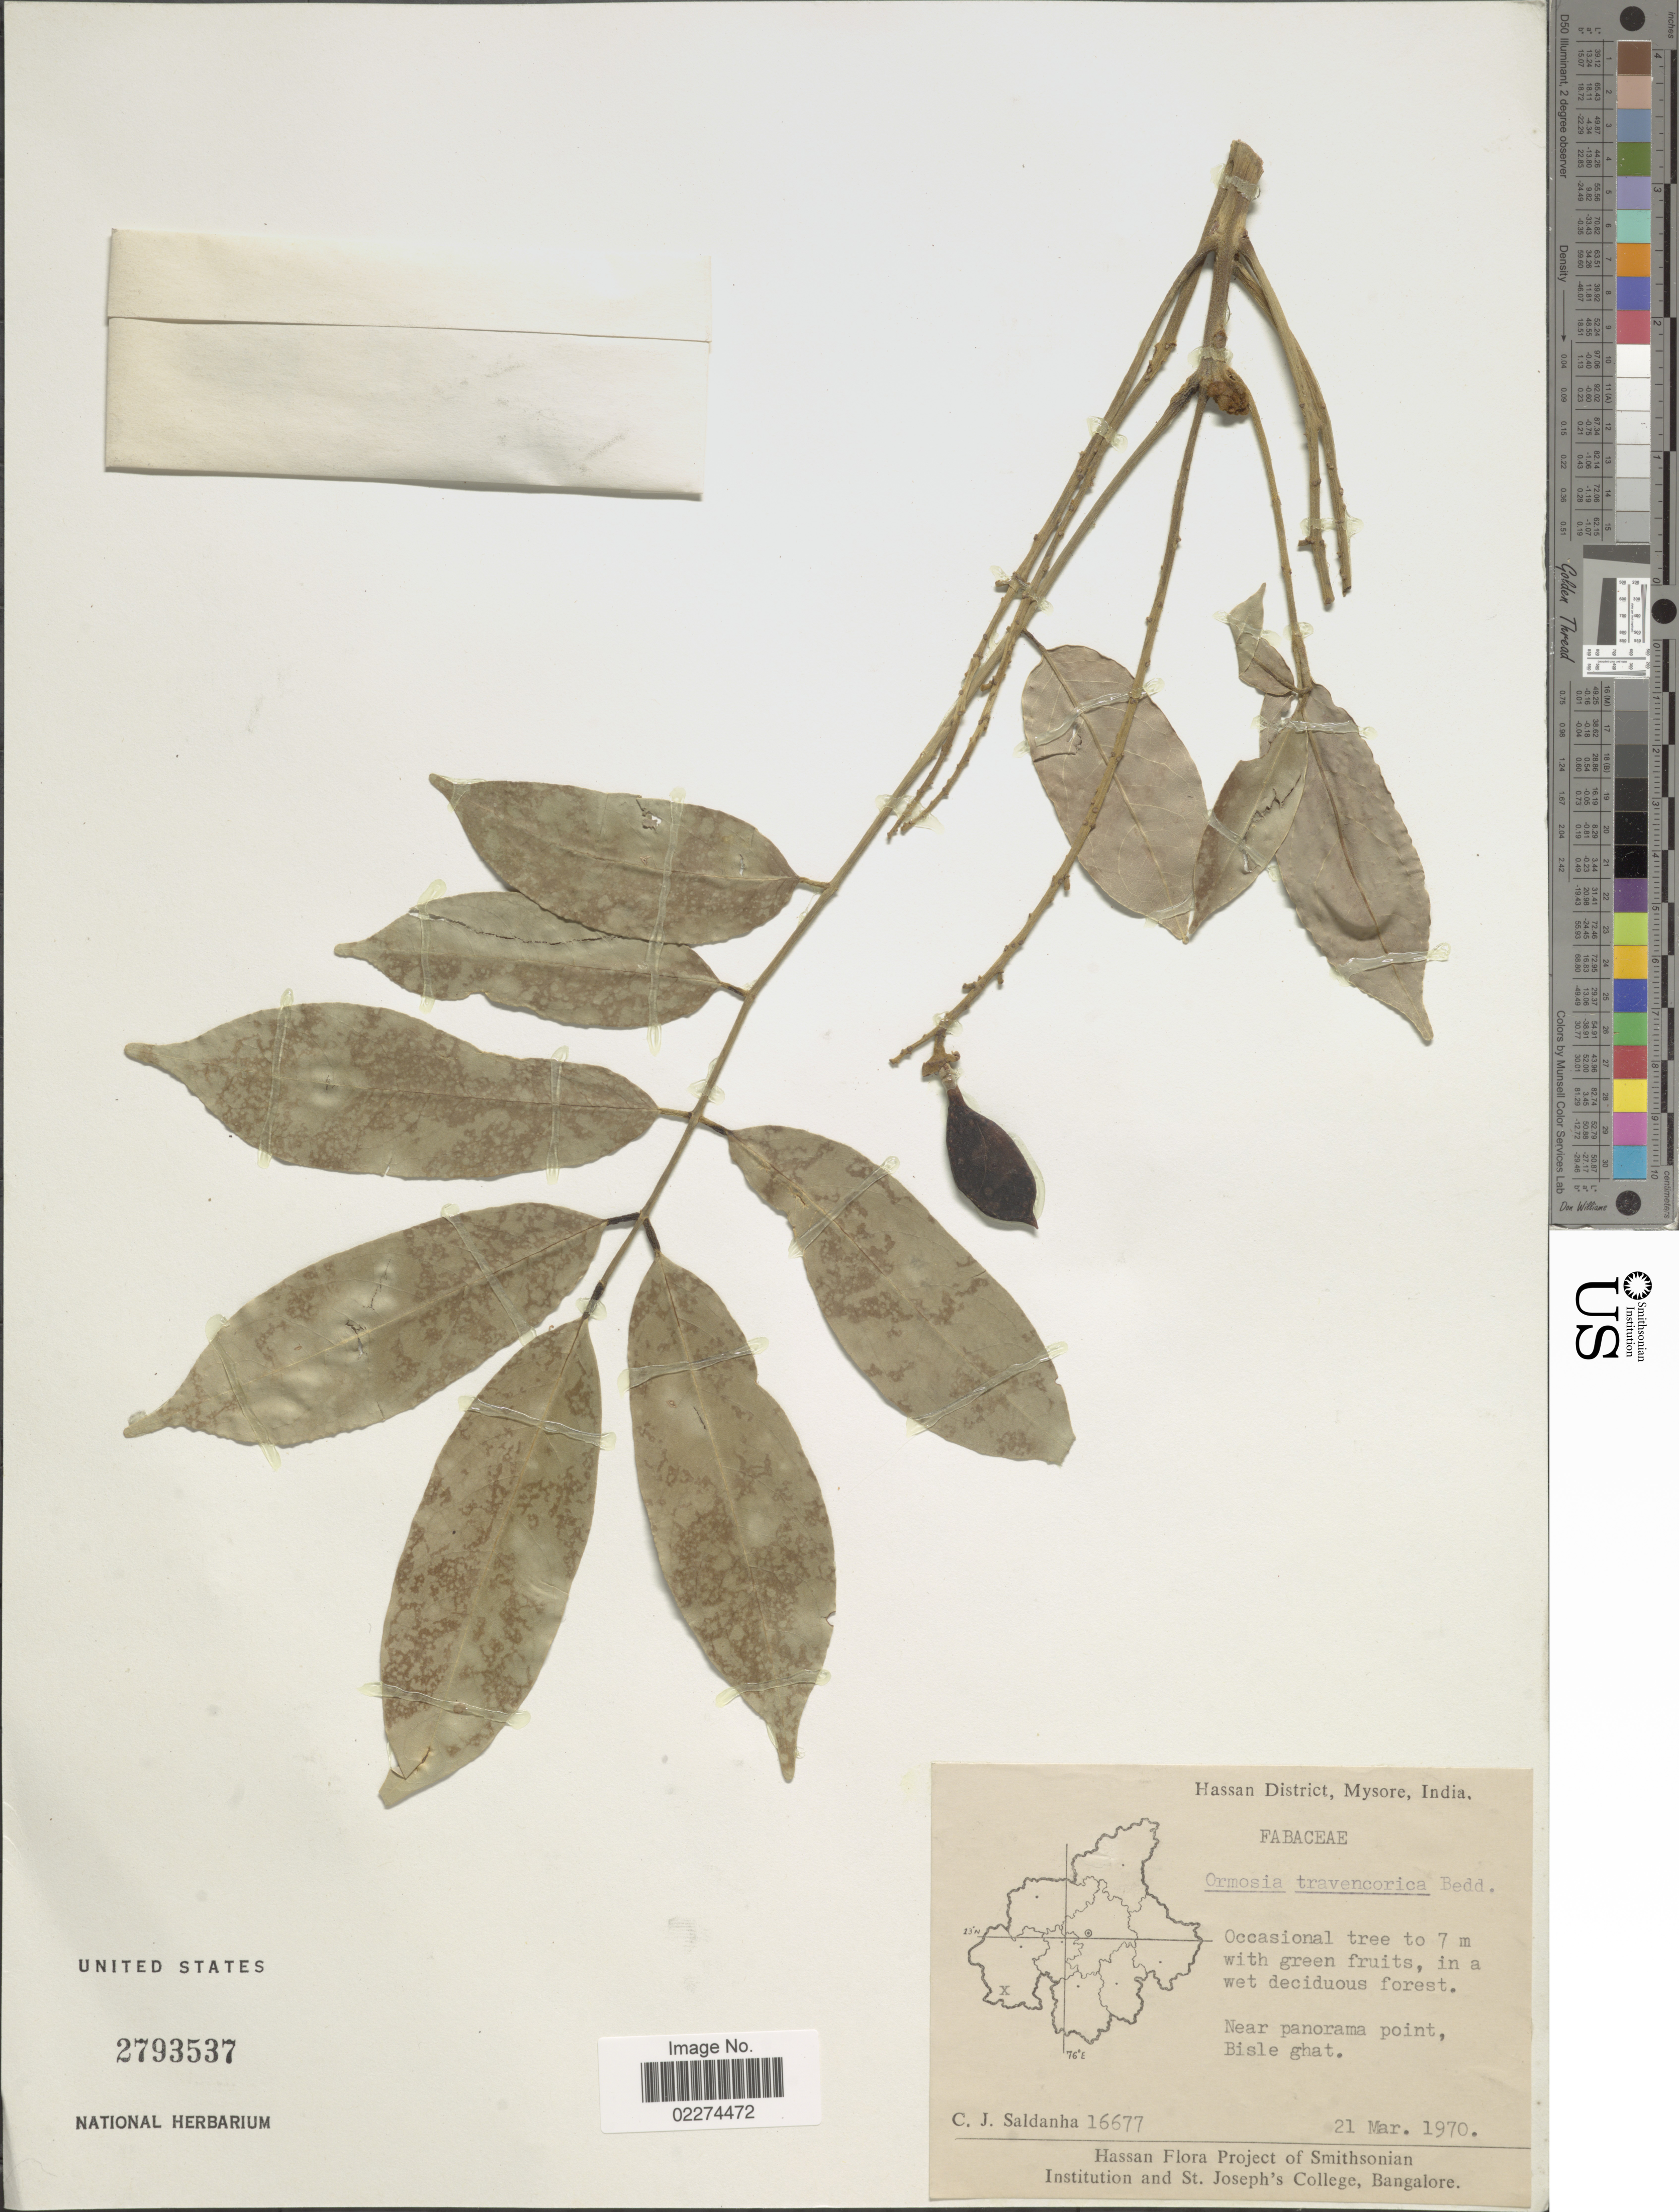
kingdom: Plantae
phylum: Tracheophyta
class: Magnoliopsida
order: Fabales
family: Fabaceae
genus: Ormosia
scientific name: Ormosia travancorica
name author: Bedd.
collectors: C. J. Saldanha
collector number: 16677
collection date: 1970-03-21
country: India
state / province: Karnataka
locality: Hassan District, Mysore, India, Near panorama point, Bisle ghat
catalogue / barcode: US 2793537